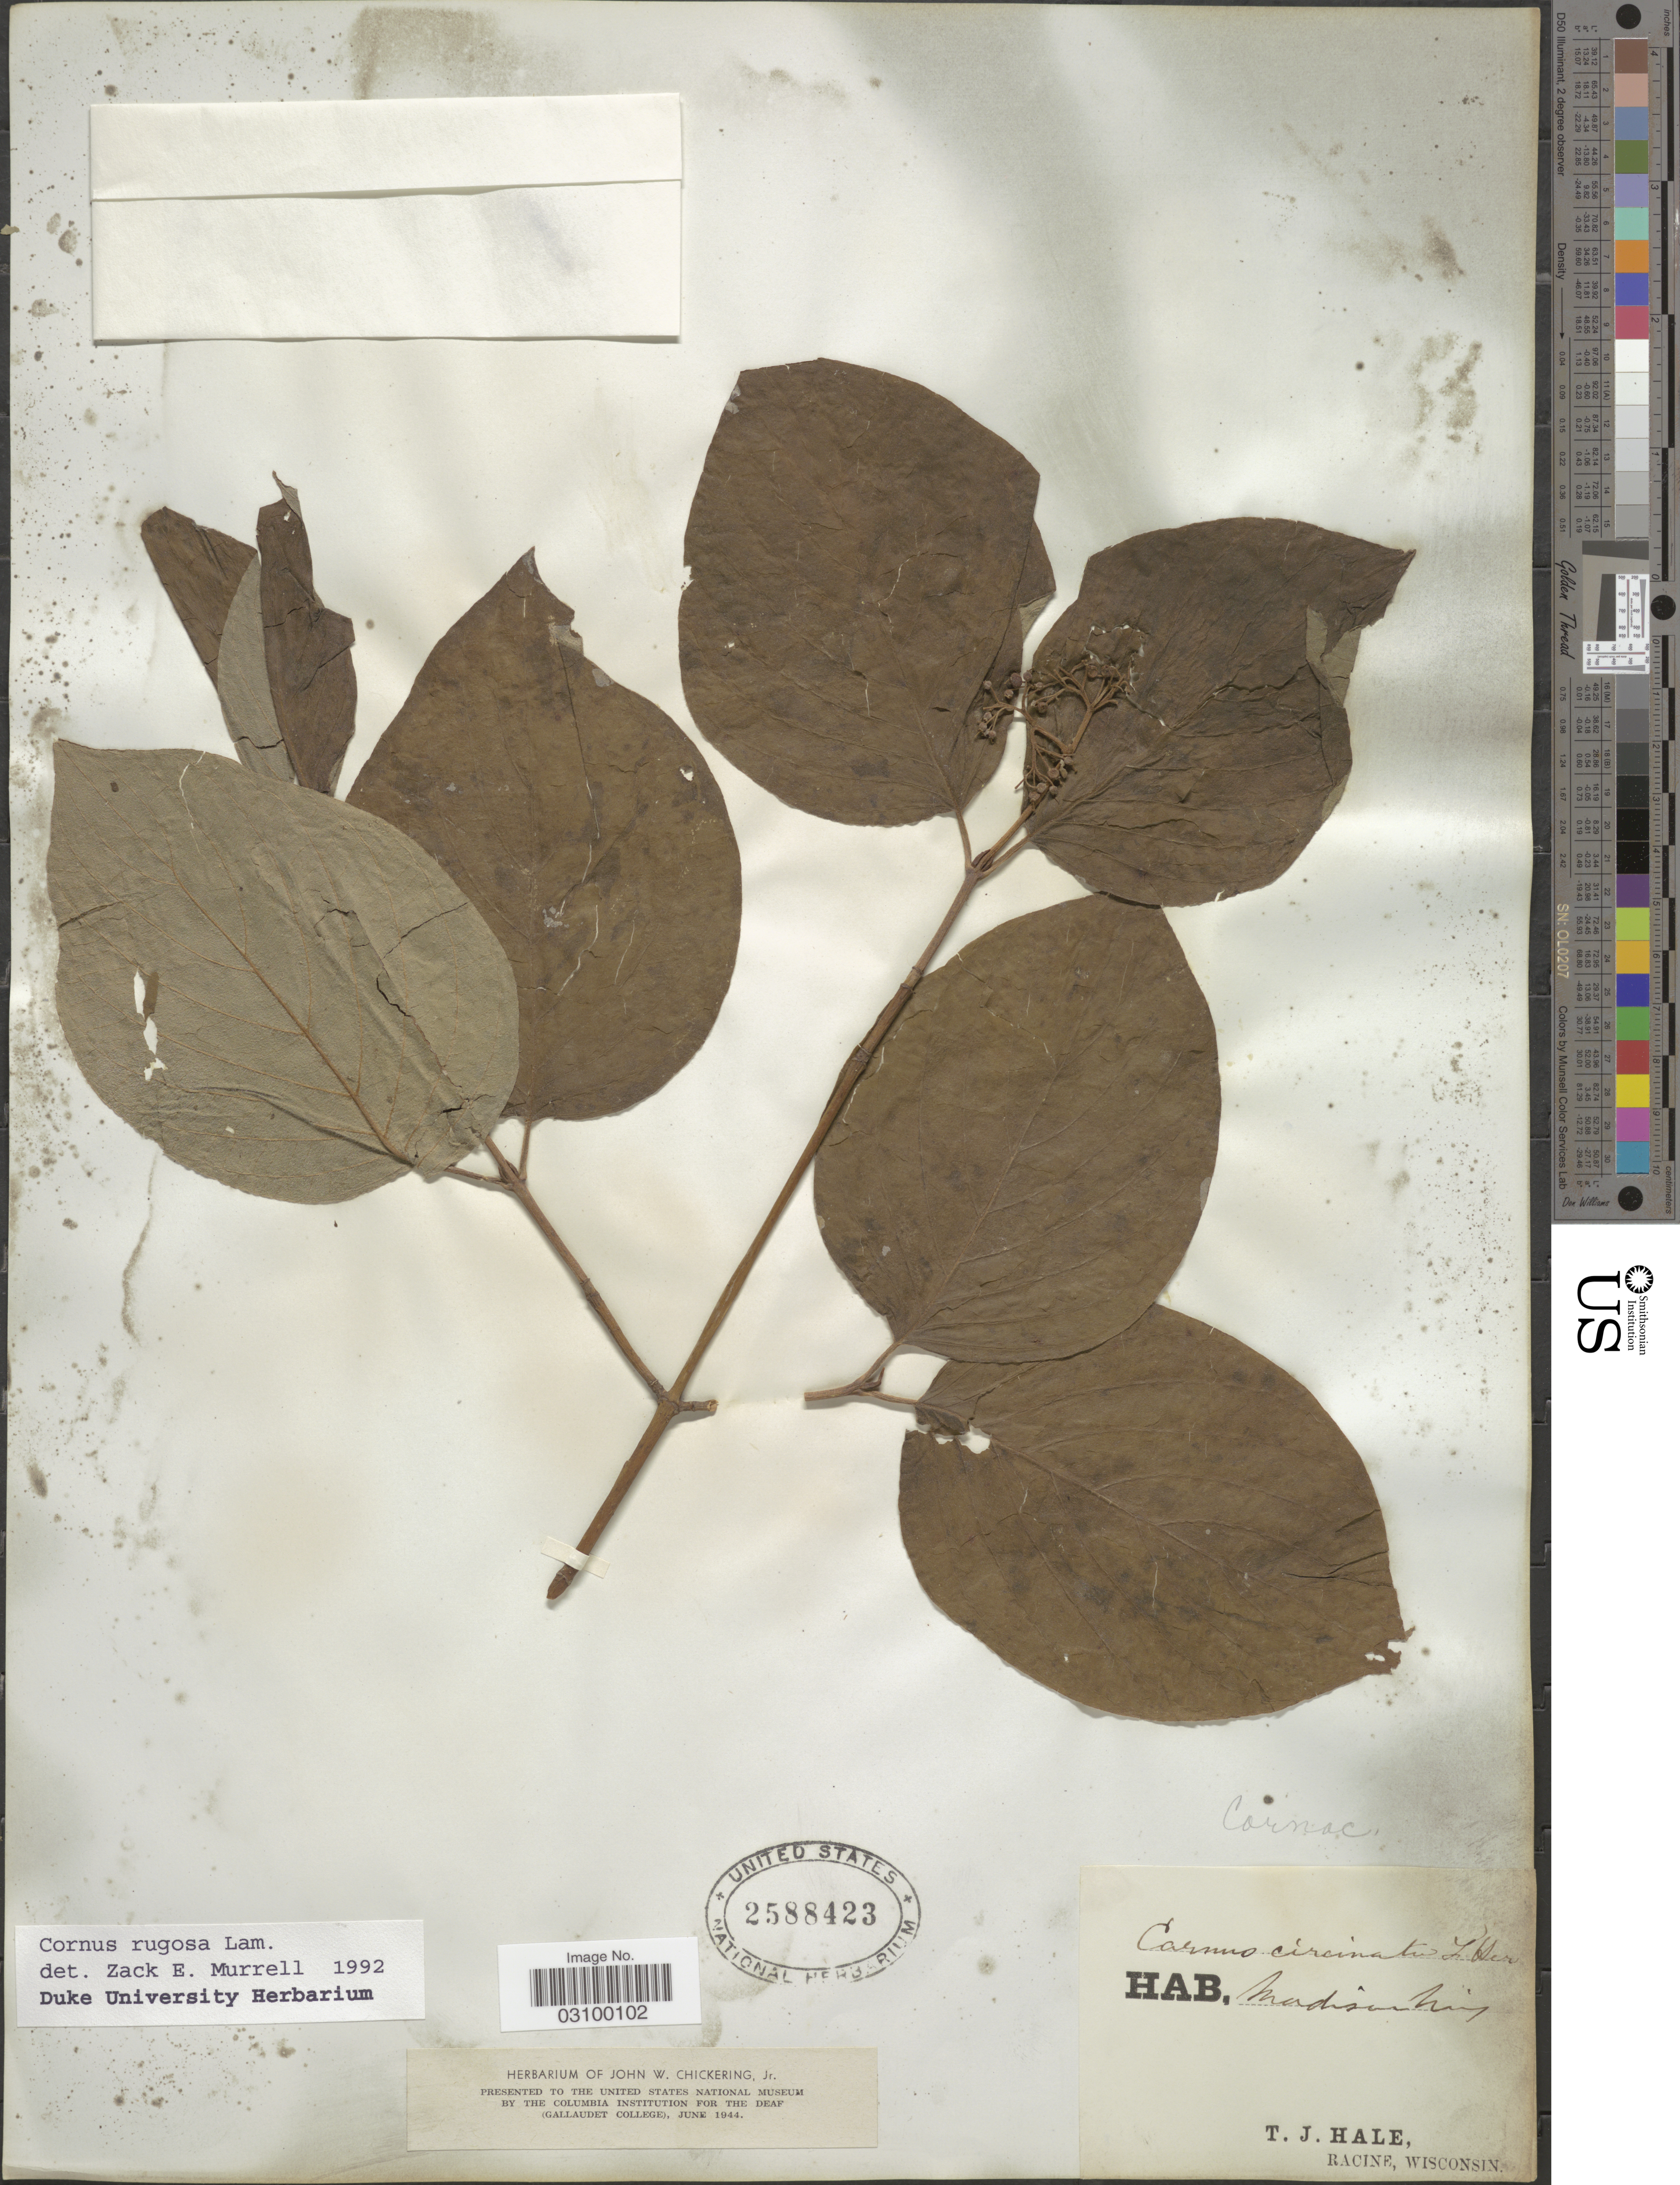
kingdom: Plantae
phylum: Tracheophyta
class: Magnoliopsida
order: Cornales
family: Cornaceae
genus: Cornus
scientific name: Cornus rugosa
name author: Lam.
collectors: T. Hale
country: United States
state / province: Wisconsin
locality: Madison Wis.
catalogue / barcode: US 2588423